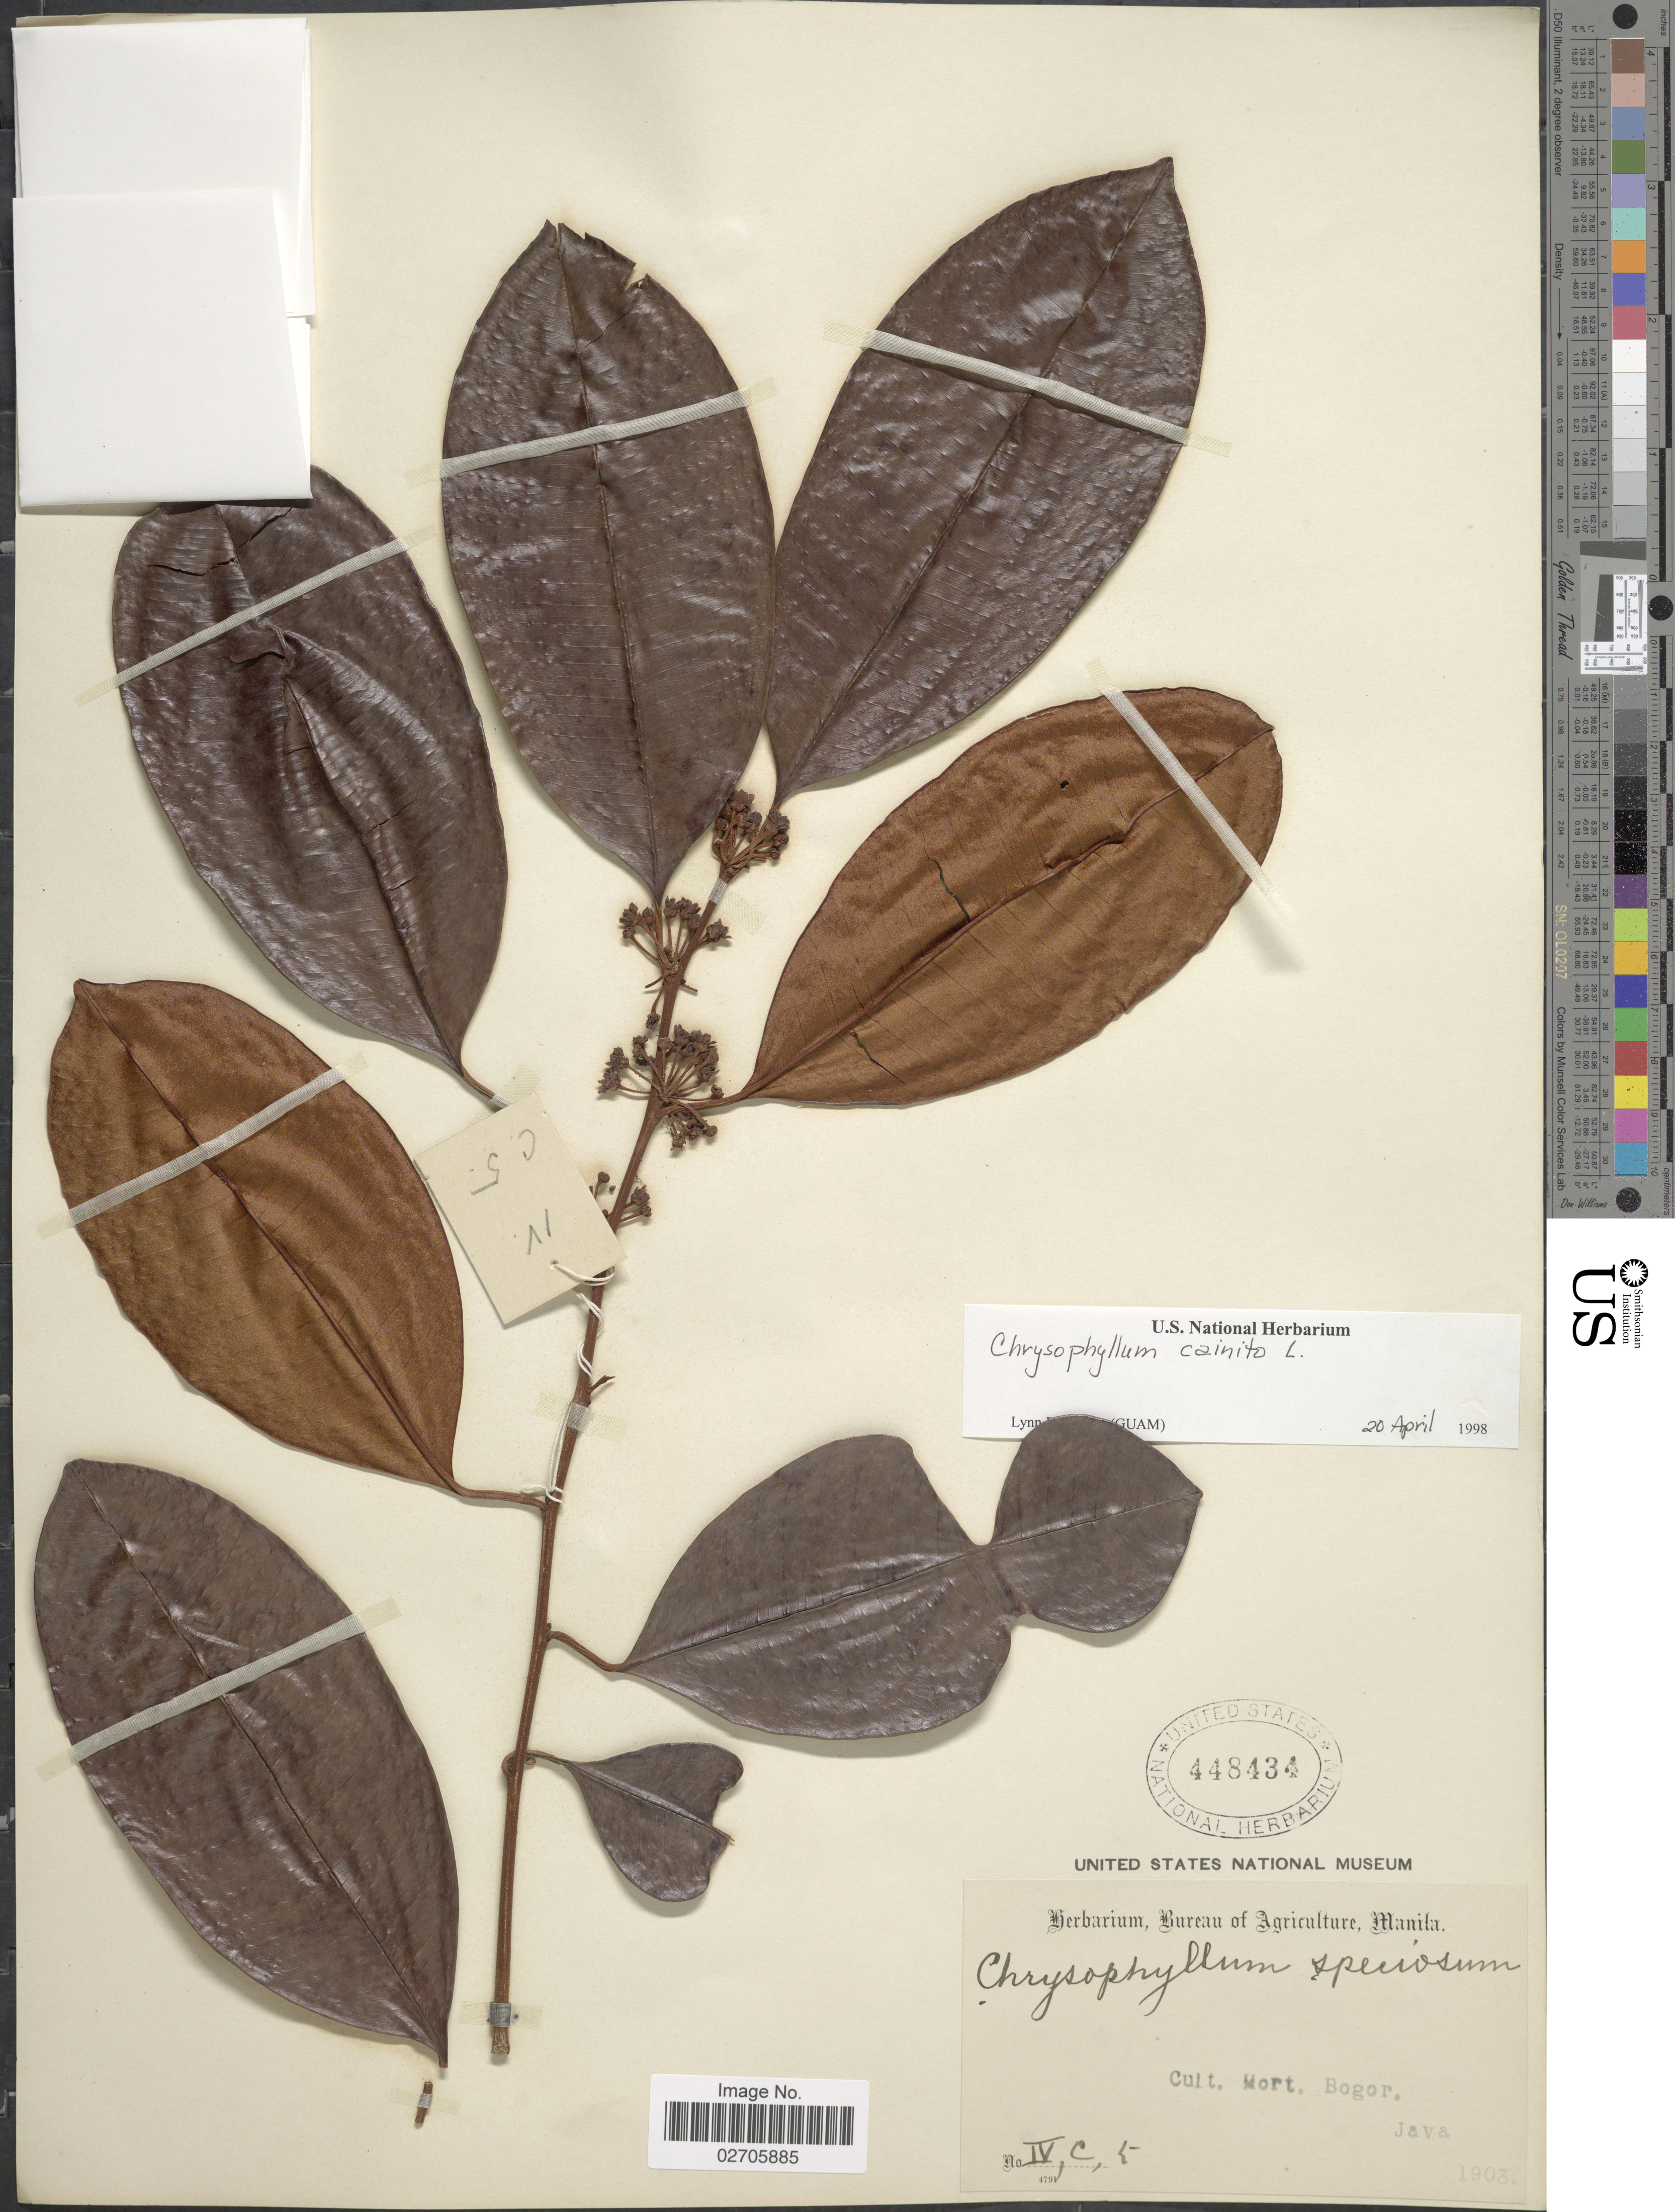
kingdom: Plantae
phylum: Tracheophyta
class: Magnoliopsida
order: Ericales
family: Sapotaceae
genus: Chrysophyllum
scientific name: Chrysophyllum cainito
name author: L.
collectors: Ex herb. Bureau of Government Laboratories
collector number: IV, C, 5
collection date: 1903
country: Indonesia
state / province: Java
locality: Cult. Hort. Bogor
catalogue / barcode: US 448434